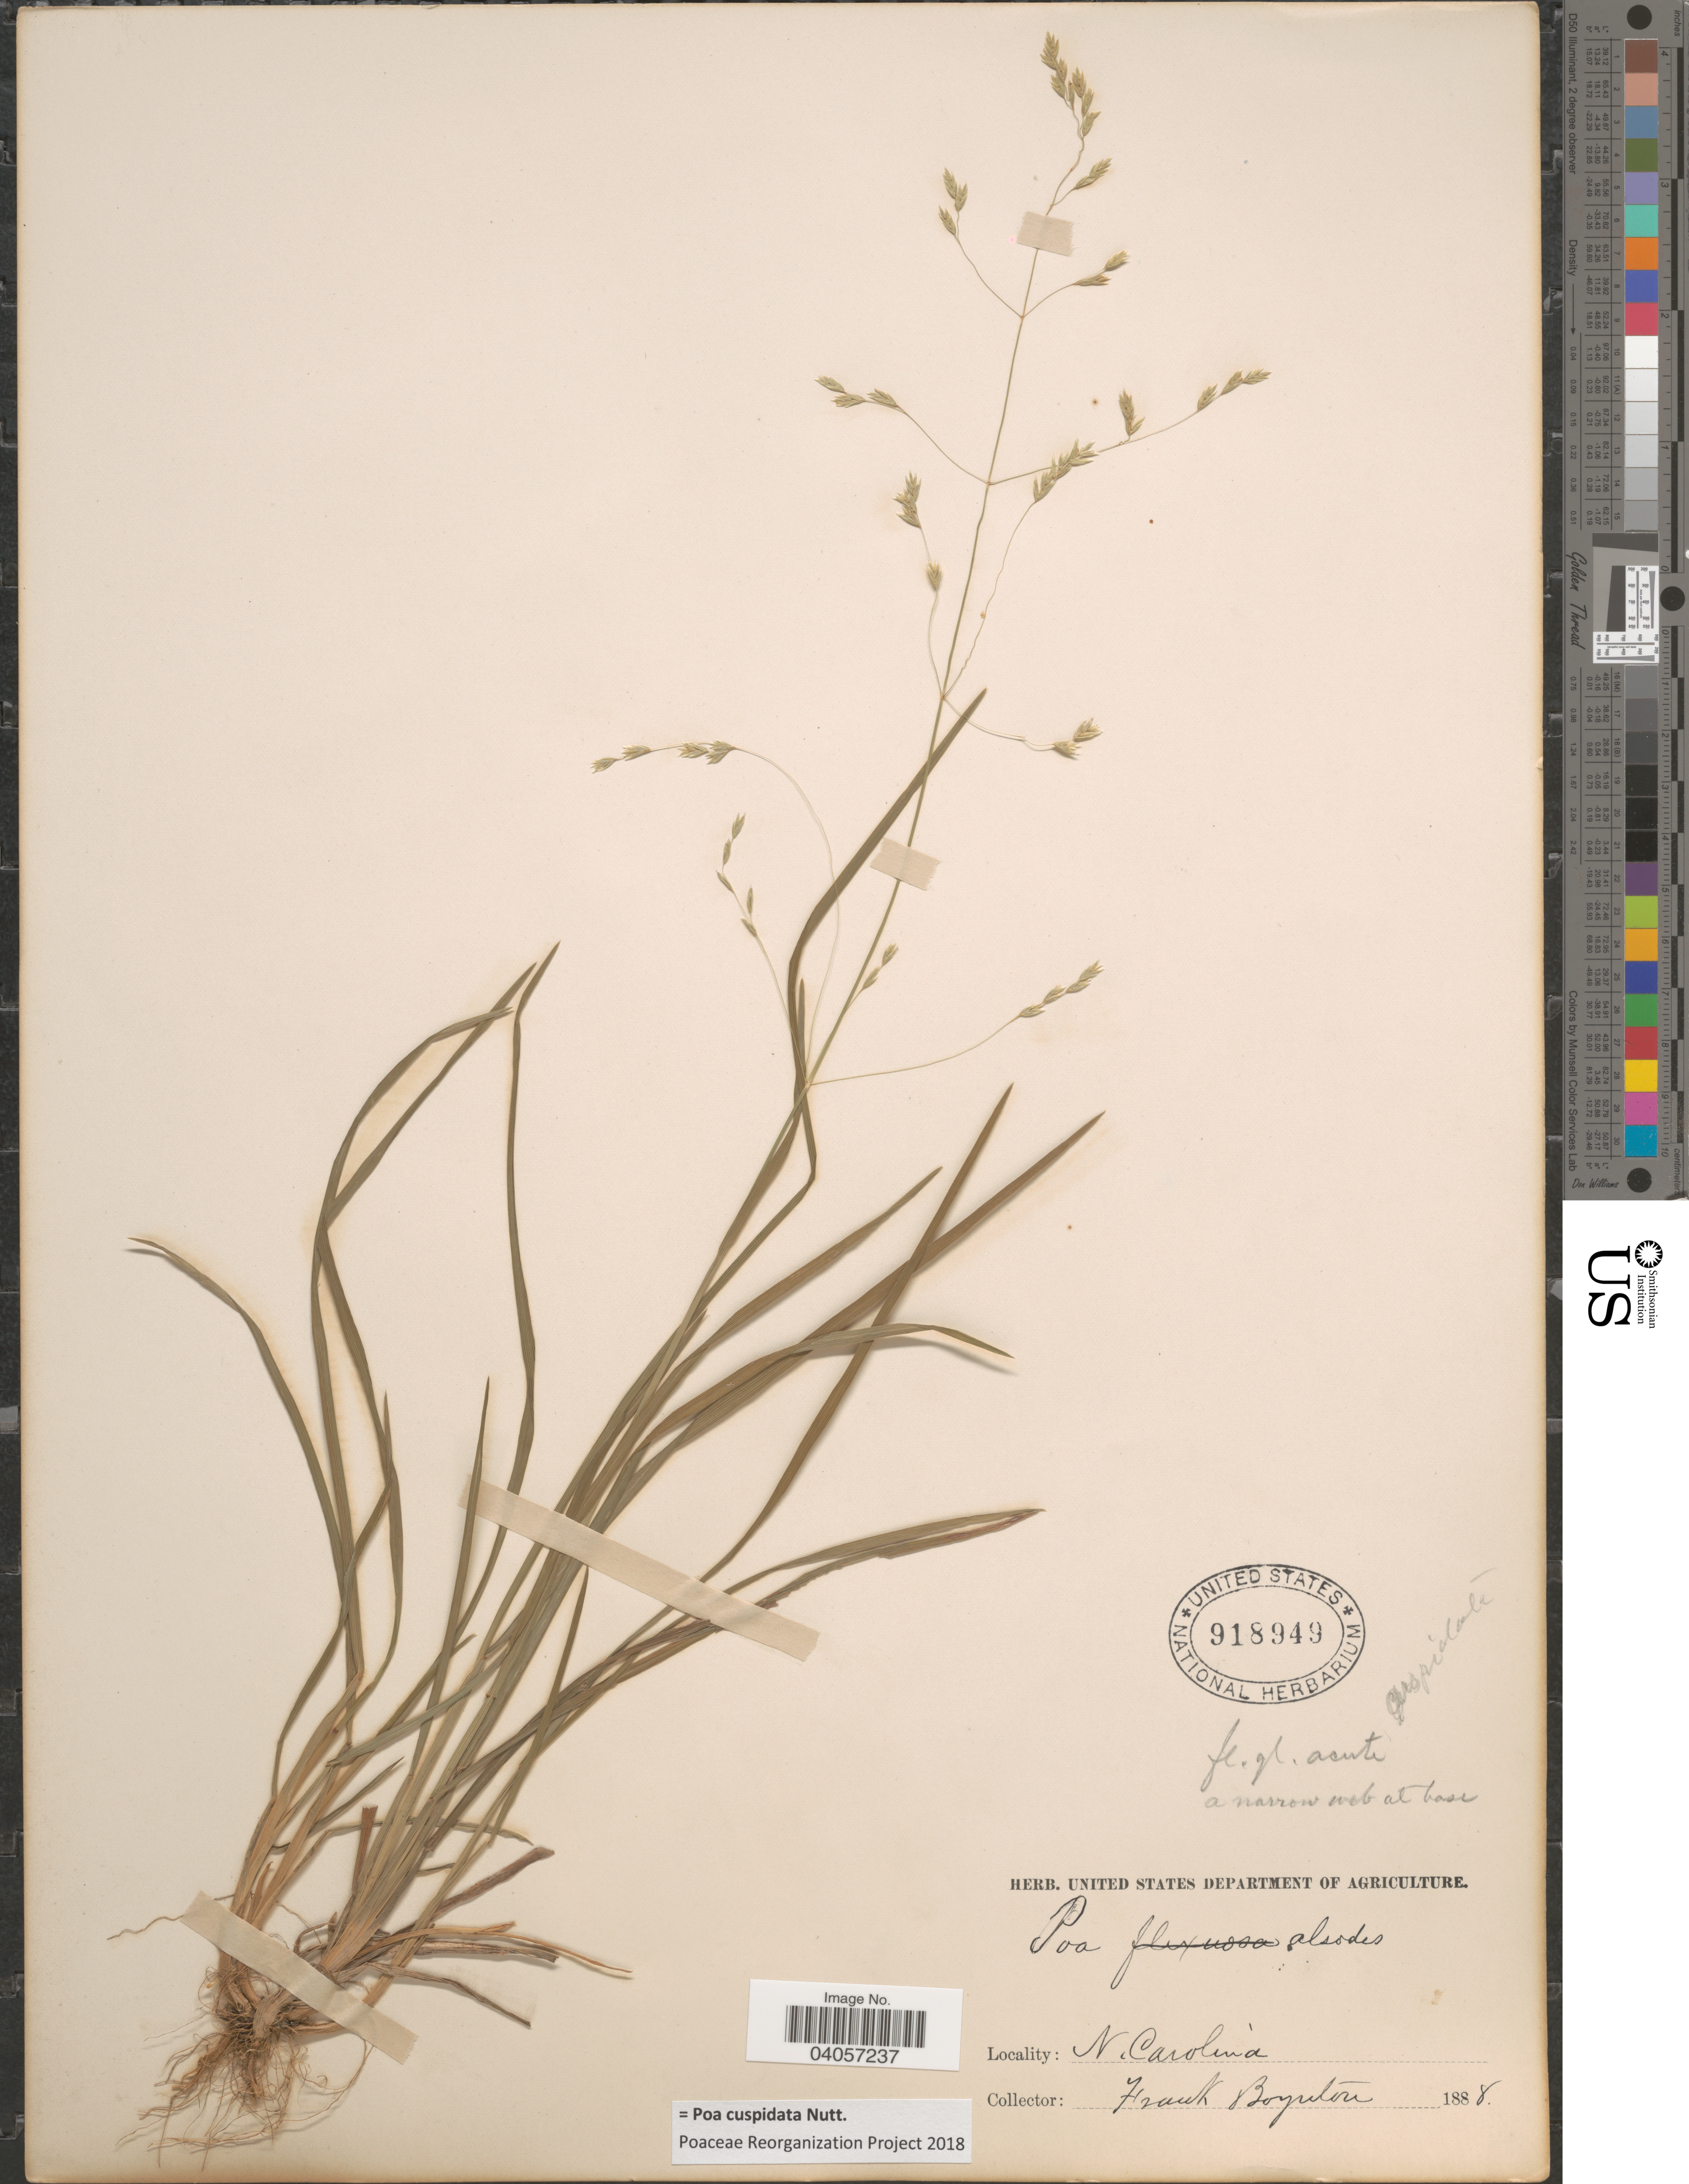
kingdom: Plantae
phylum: Tracheophyta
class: Liliopsida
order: Poales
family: Poaceae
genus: Poa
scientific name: Poa cuspidata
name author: Nutt.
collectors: F. Boynton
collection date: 1888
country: United States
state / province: North Carolina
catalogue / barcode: US 918949